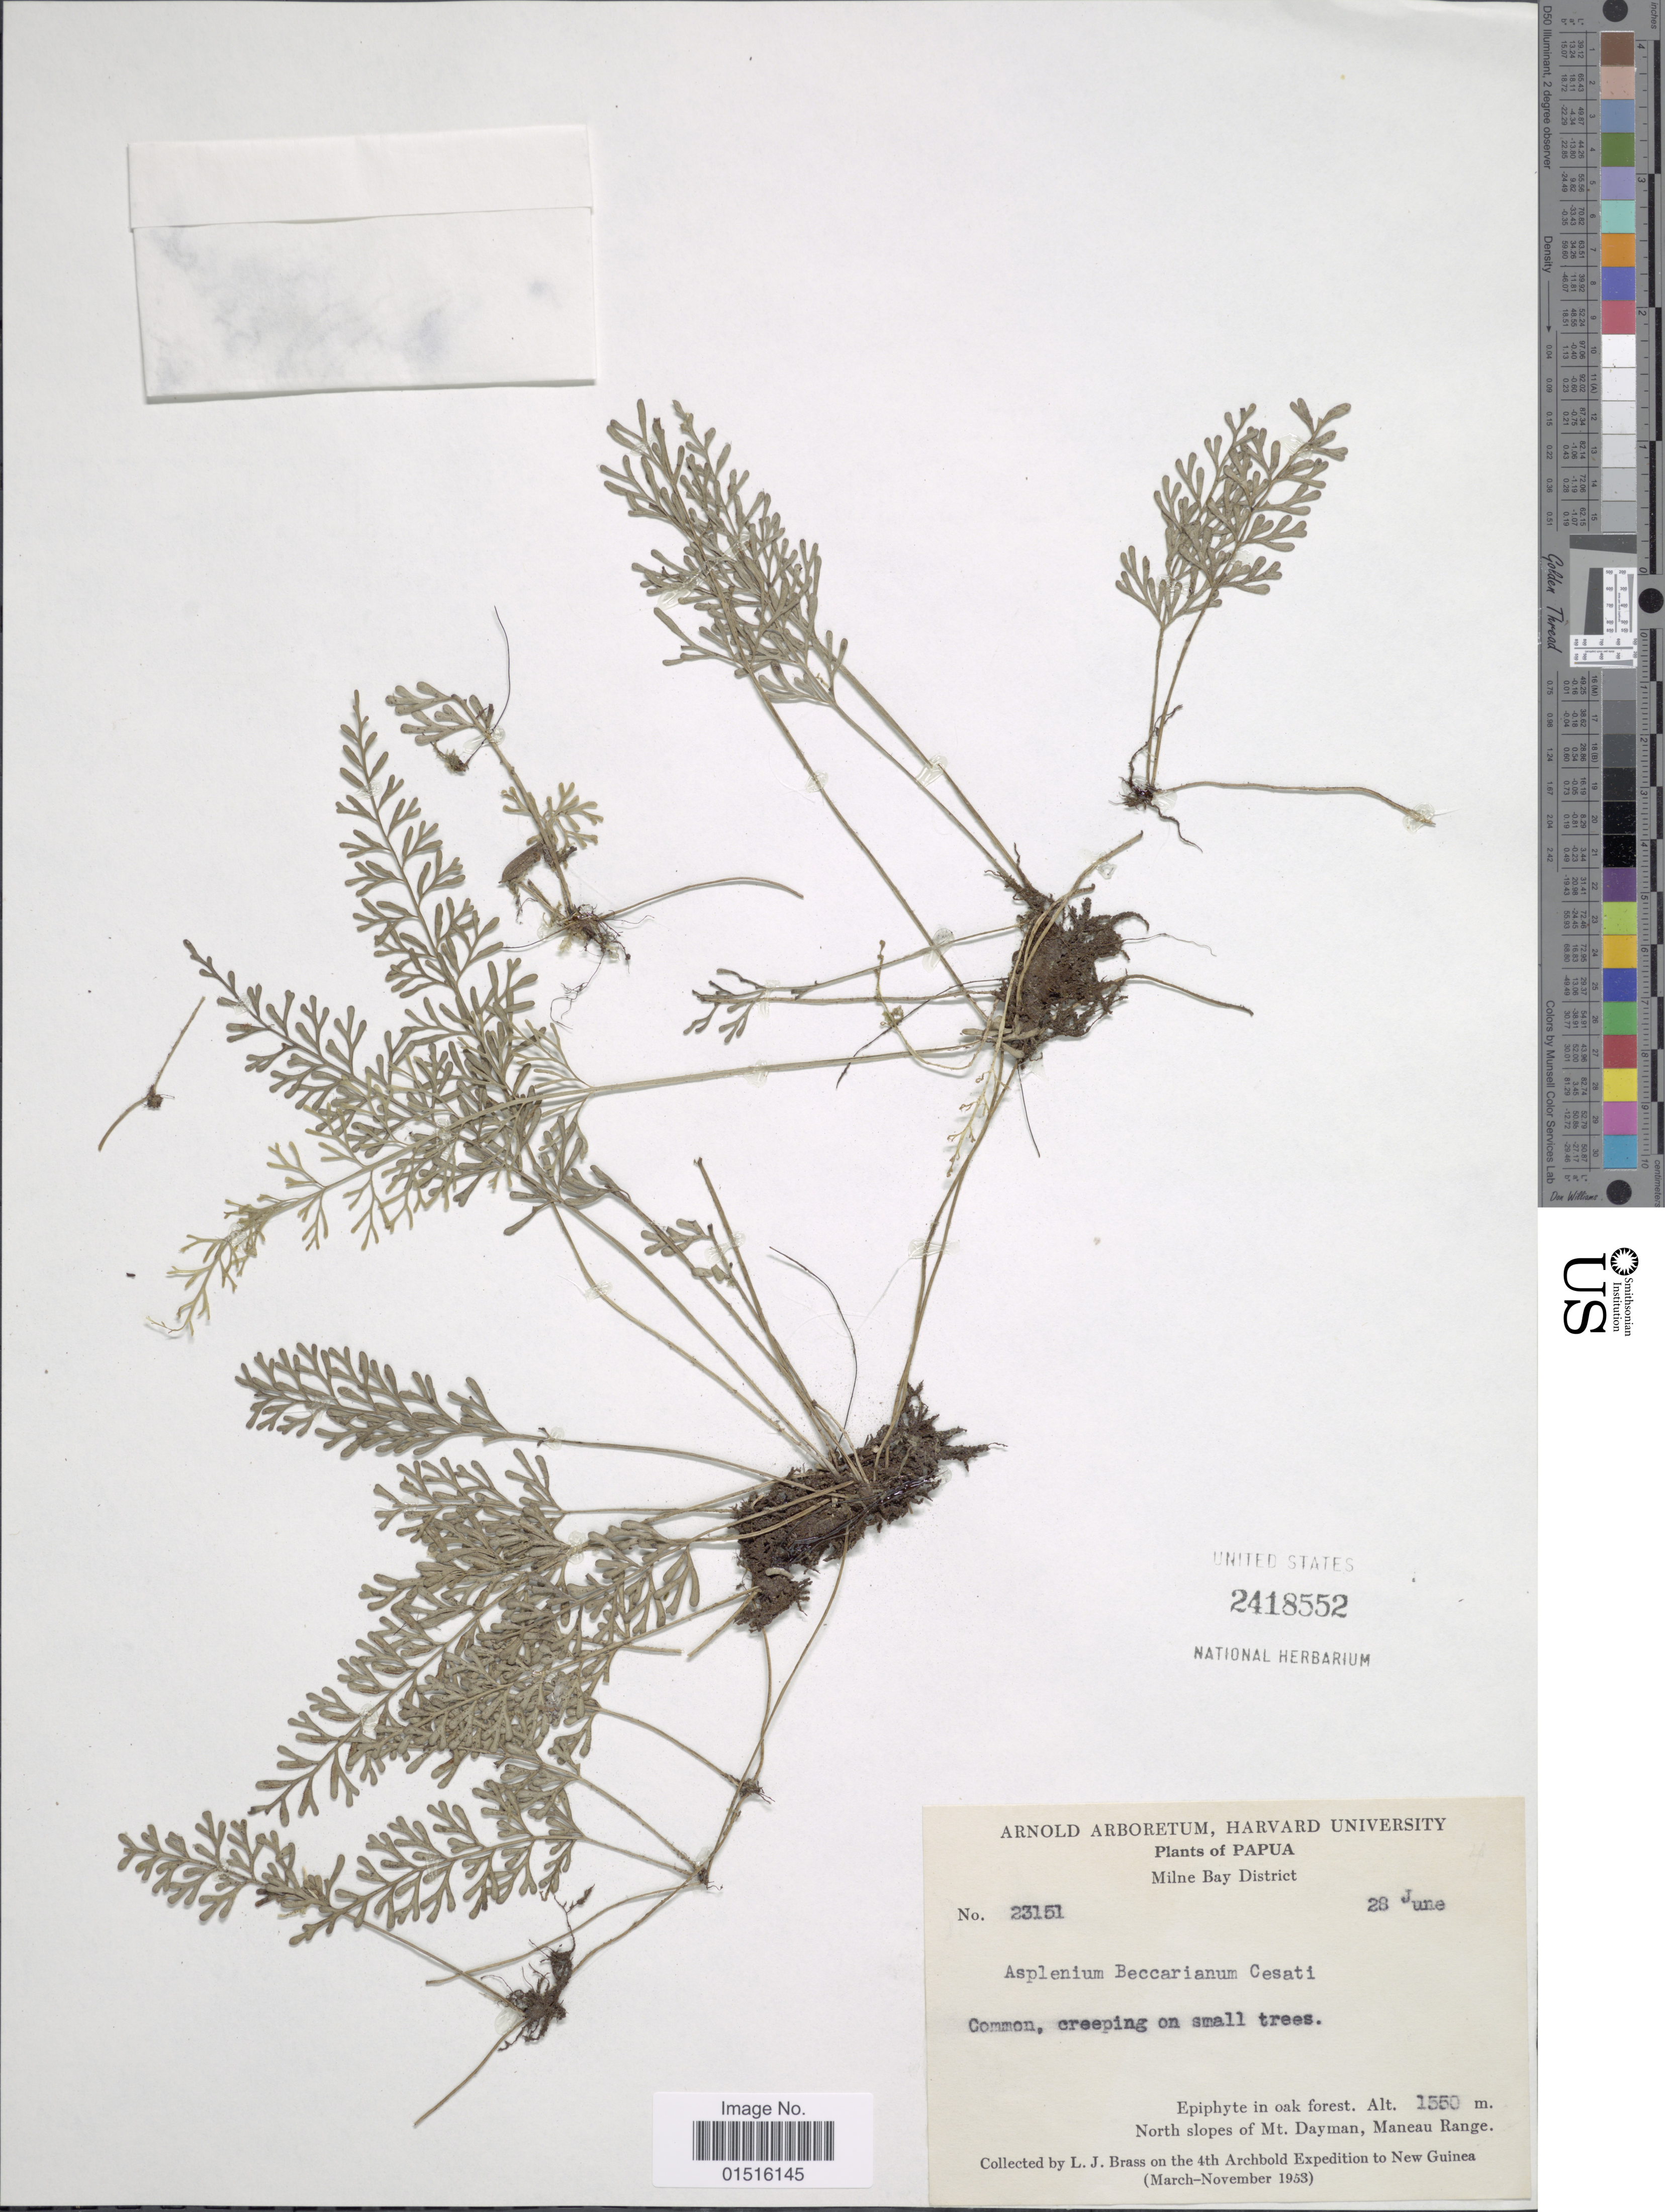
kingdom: Plantae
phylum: Tracheophyta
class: Polypodiopsida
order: Polypodiales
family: Aspleniaceae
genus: Asplenium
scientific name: Asplenium beccarianum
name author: Ces.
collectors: L. J. Brass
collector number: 23151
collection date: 1953-06-28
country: Papua New Guinea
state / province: Milne Bay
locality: Milne Bay District, North slopes of Mt. Daymann, Maneau Range.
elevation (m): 1550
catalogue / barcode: US 2418552